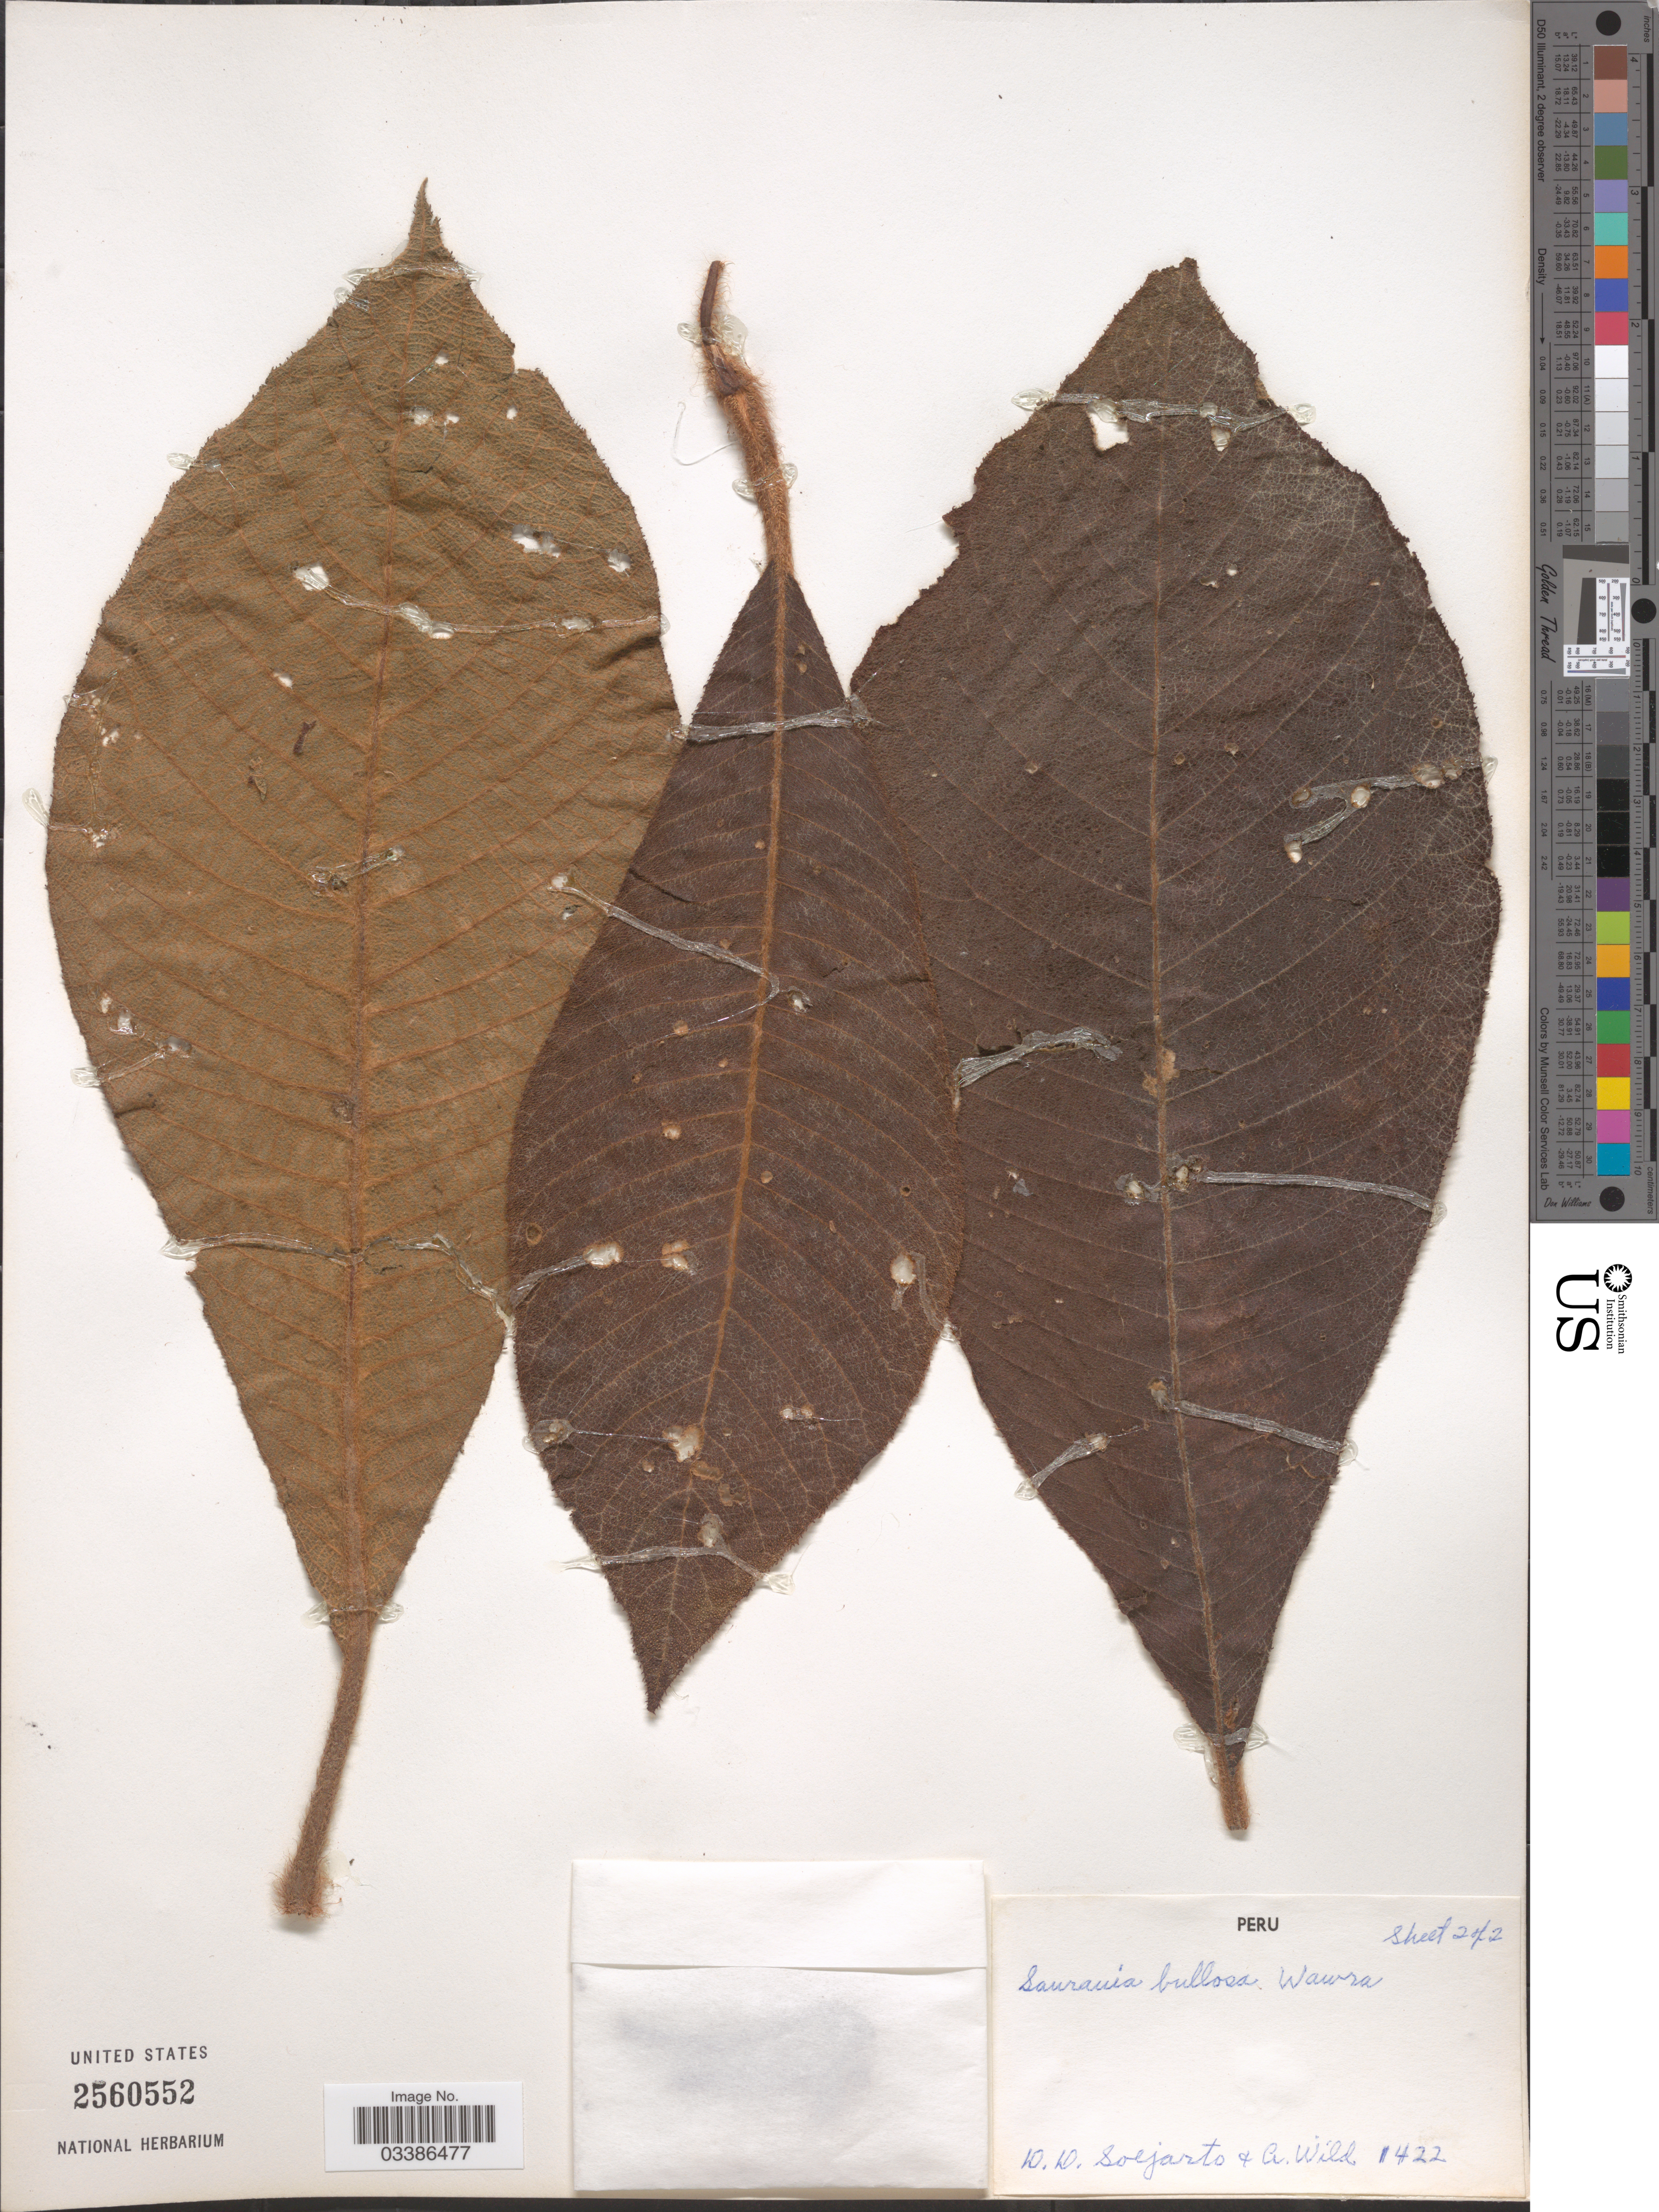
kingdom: Plantae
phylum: Tracheophyta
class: Magnoliopsida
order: Ericales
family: Actinidiaceae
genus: Saurauia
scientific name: Saurauia bullosa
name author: Wawra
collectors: A. Wild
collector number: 1422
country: Peru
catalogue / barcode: US 2560552